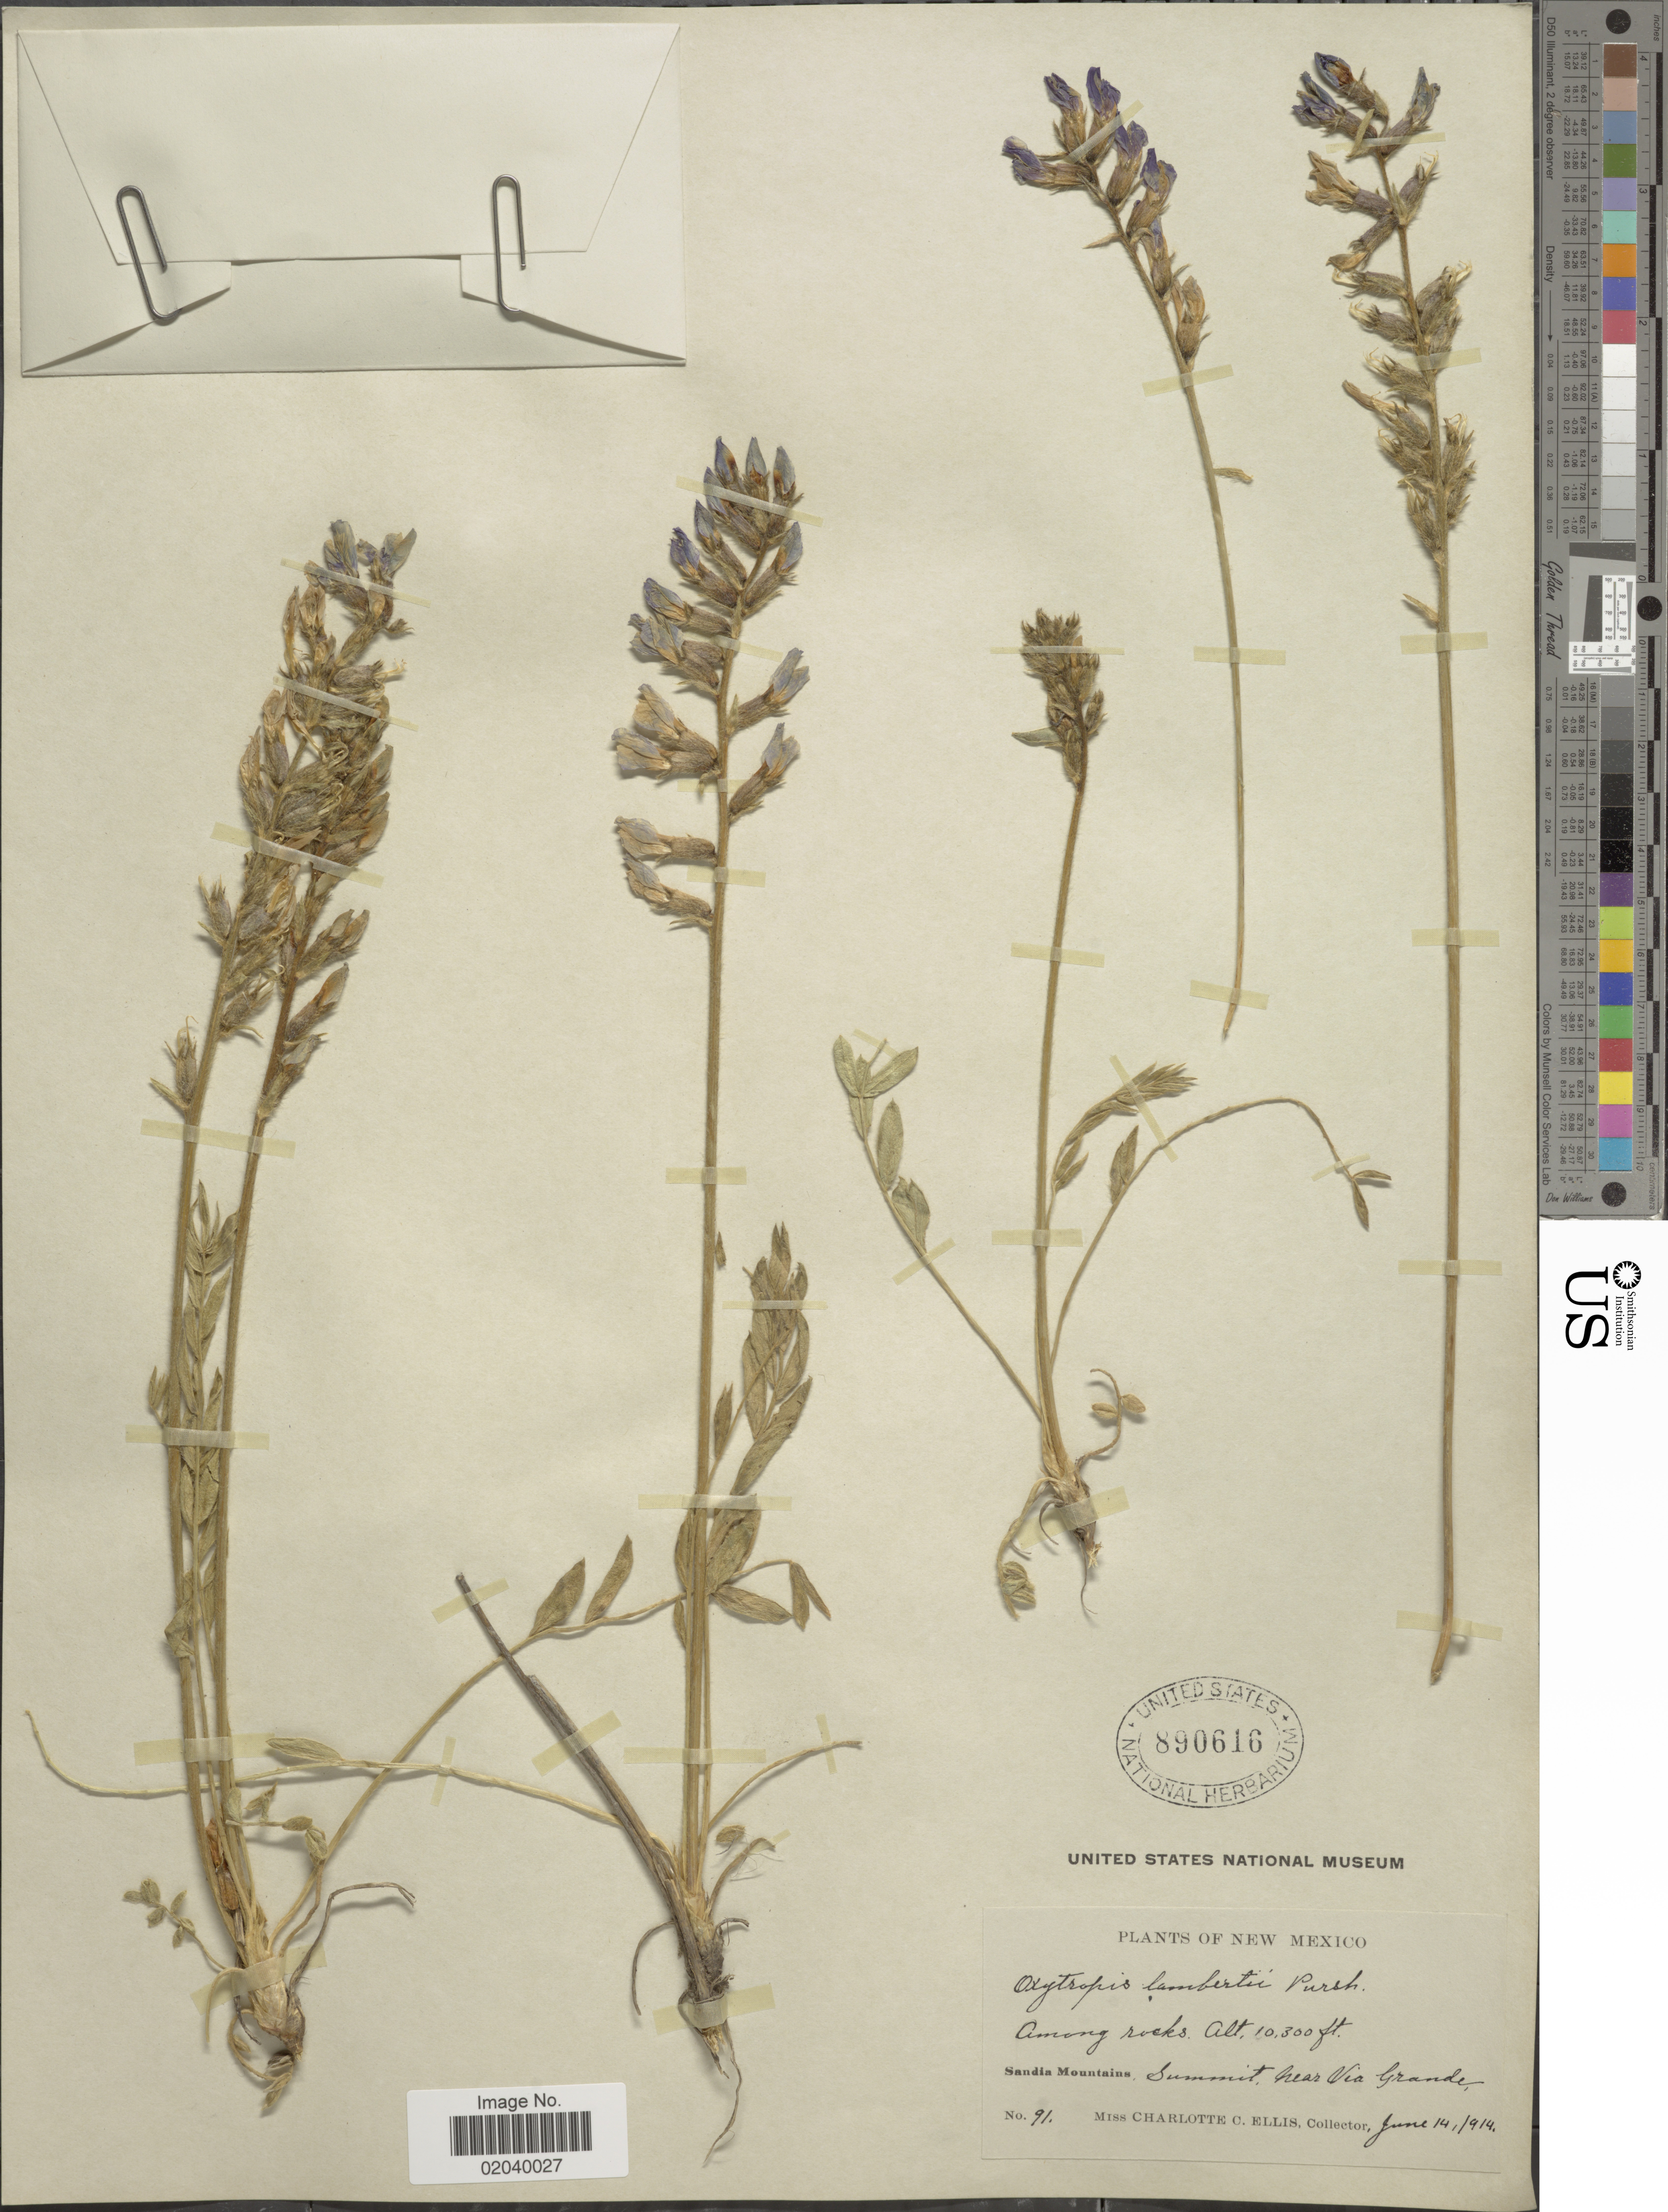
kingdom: Plantae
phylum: Tracheophyta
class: Magnoliopsida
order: Fabales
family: Fabaceae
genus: Oxytropis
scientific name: Oxytropis lambertii var. bigelovii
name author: A. Gray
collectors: C. C. Ellis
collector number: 91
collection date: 1914-06-14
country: United States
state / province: New Mexico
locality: Sandia Mountains, Summit, near Via Grande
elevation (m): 3139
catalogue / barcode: US 890616